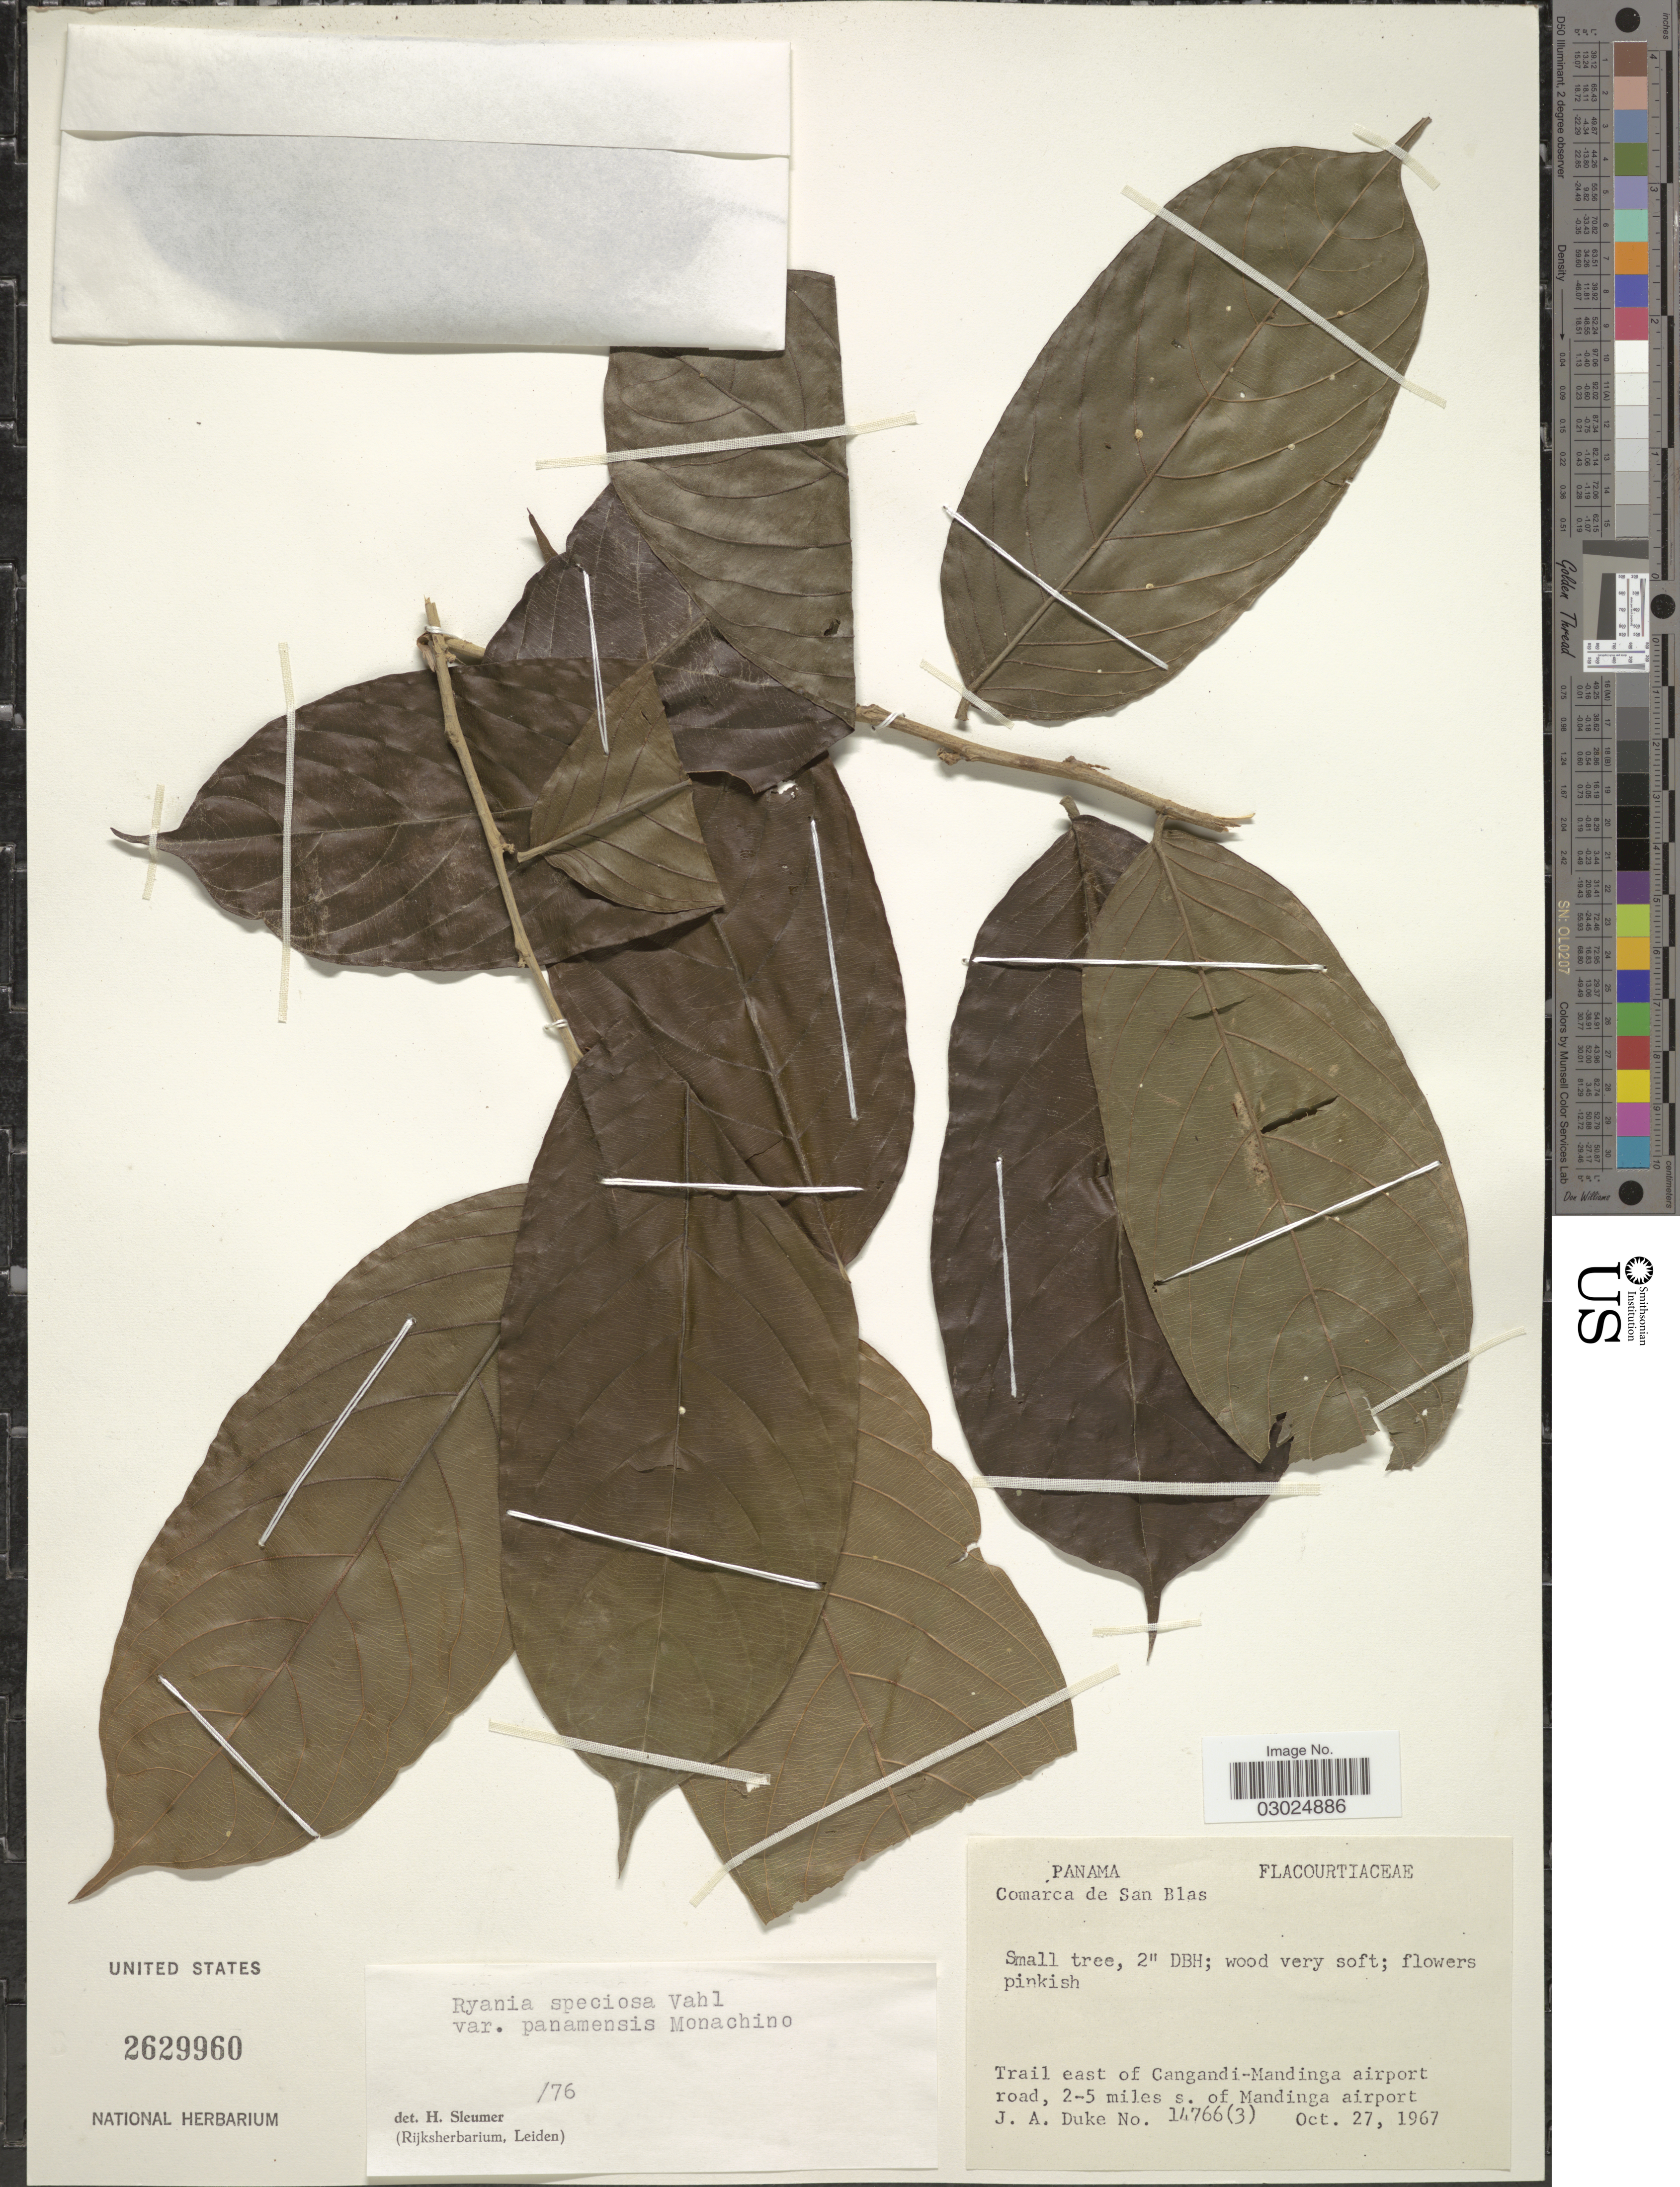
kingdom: Plantae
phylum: Tracheophyta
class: Magnoliopsida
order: Malpighiales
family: Salicaceae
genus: Ryania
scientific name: Ryania speciosa var. panamensis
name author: Monach.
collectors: J. A. Duke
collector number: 14766 (3)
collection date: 1967-10-27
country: Panama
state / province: Kuna Yala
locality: Comarca de San Blas. Trail east of Cangandi-Mandinga airport road, 2-5 miles s. of Mandinga airport.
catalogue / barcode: US 2629960